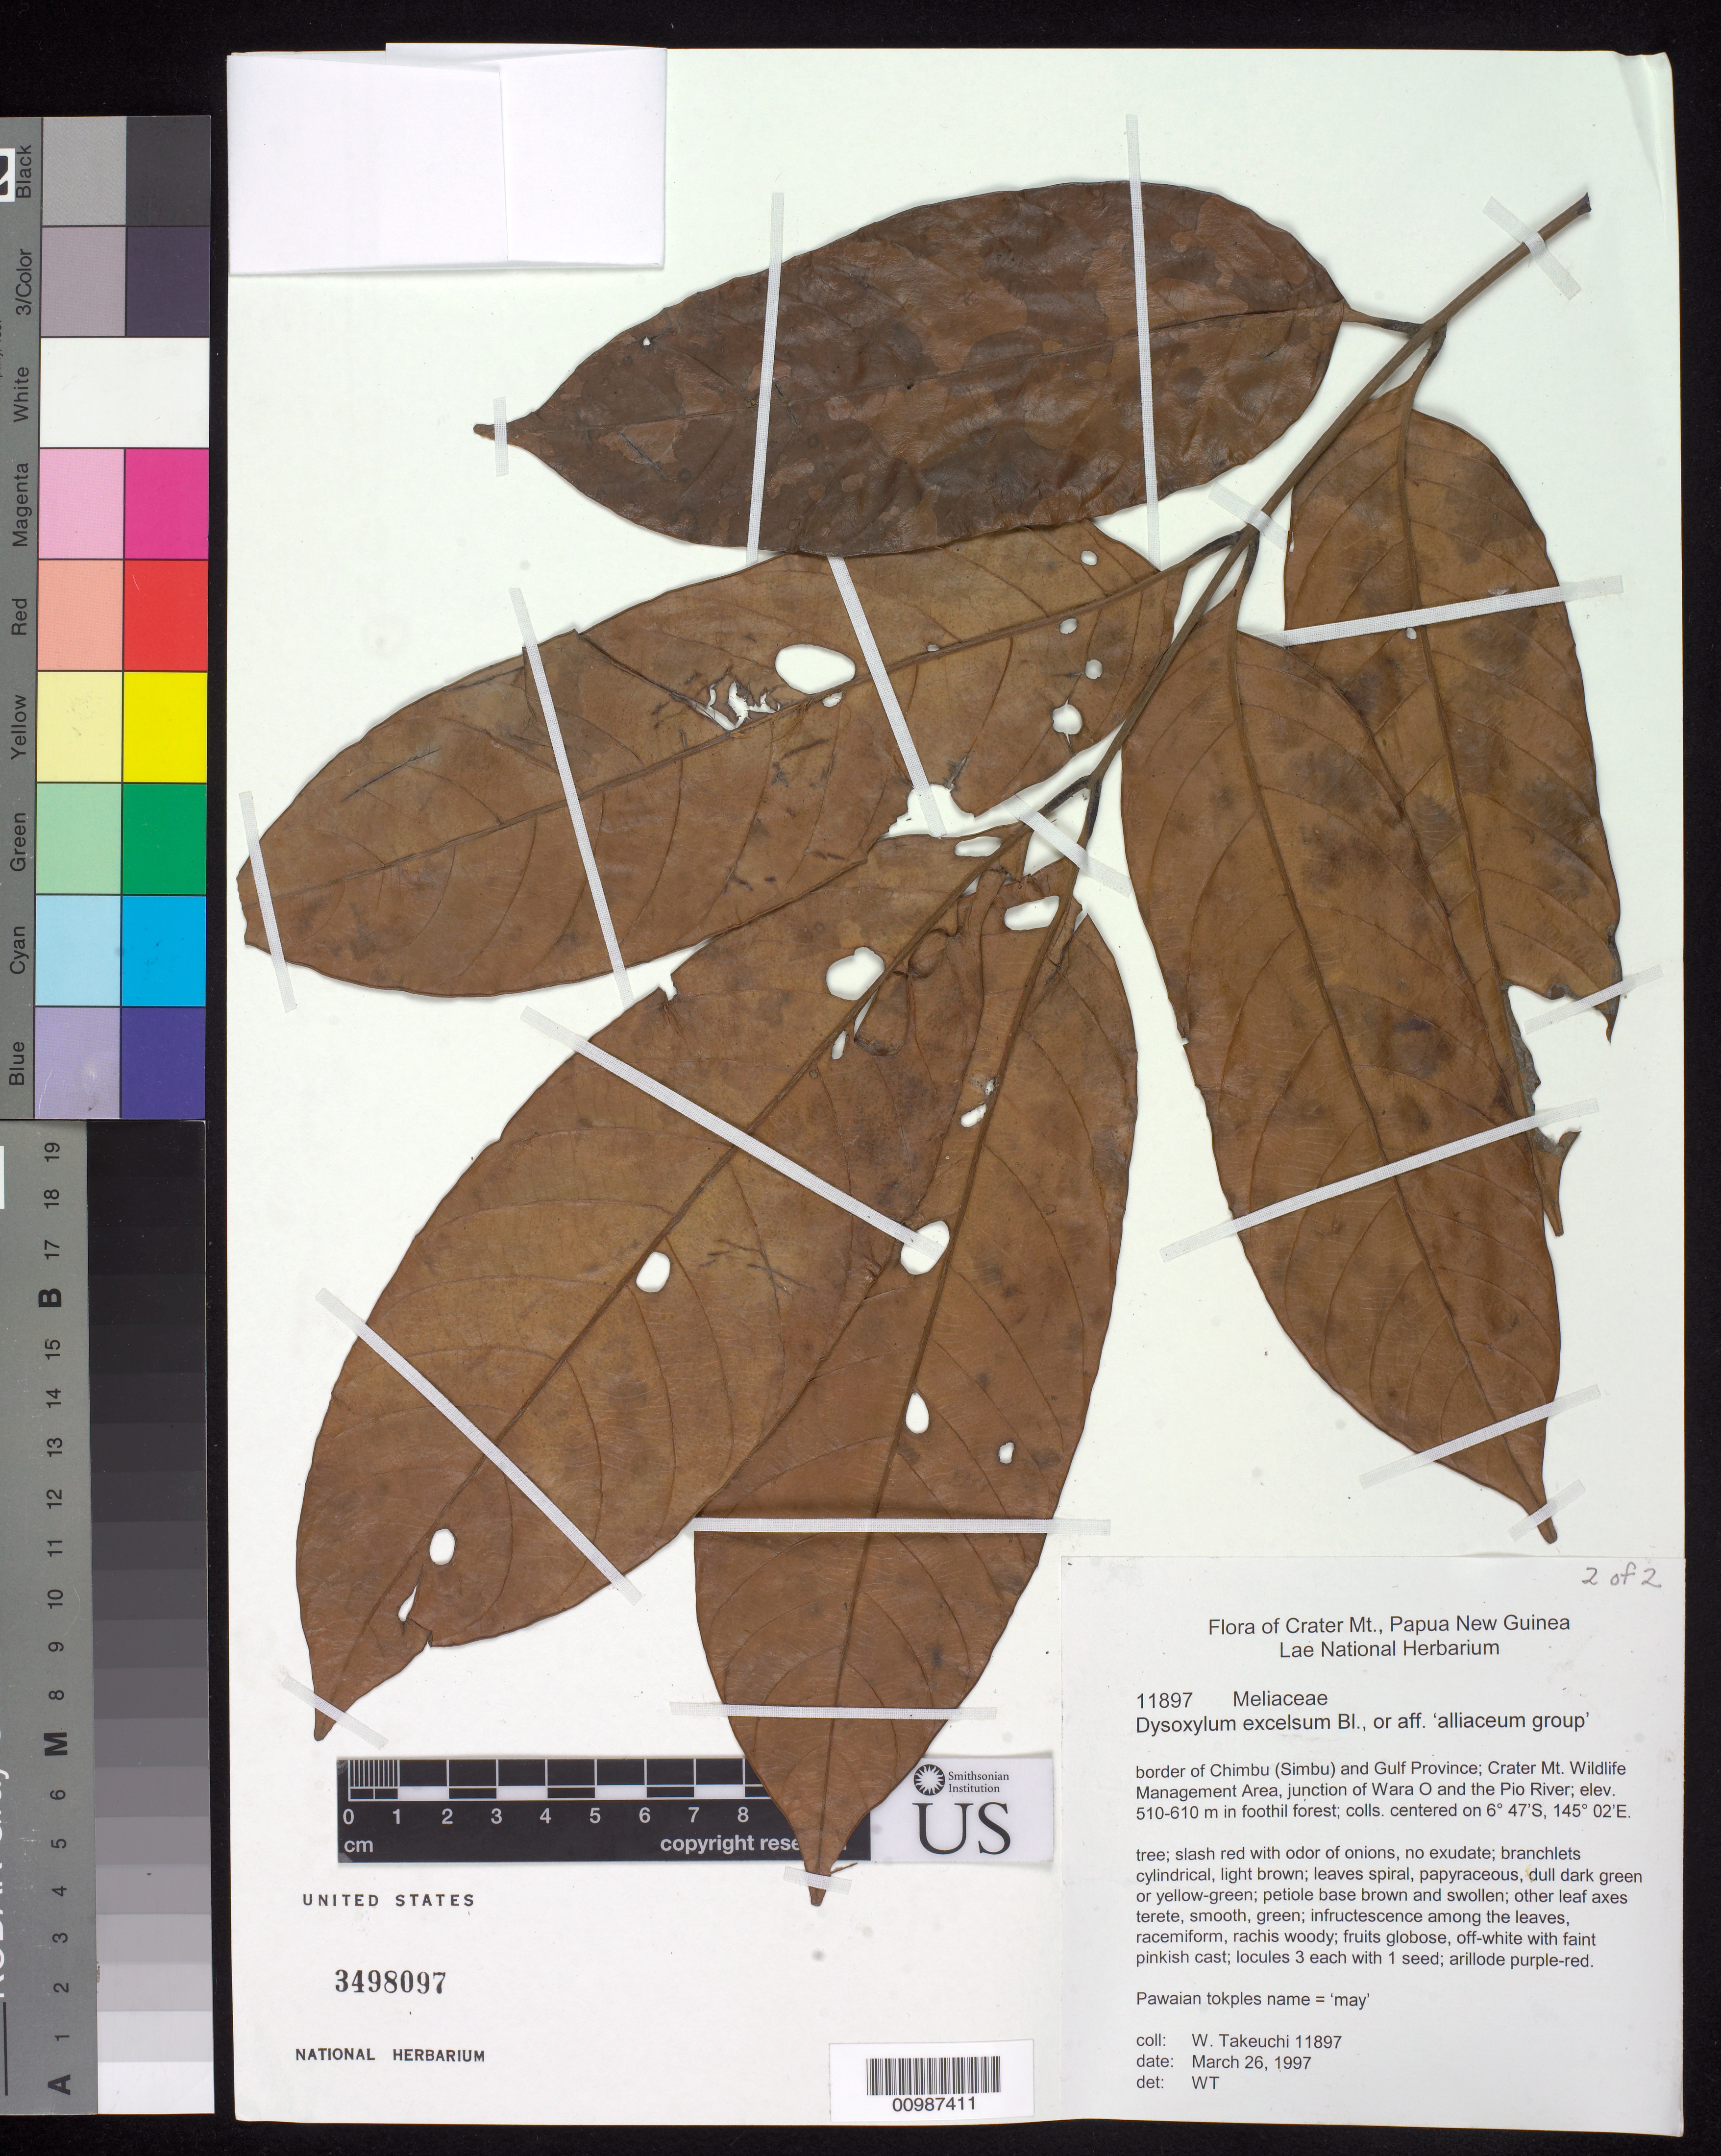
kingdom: Plantae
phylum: Tracheophyta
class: Magnoliopsida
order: Sapindales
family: Meliaceae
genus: Prasoxylon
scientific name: Prasoxylon excelsum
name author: (Spreng.) Mabb.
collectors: W. N. Takeuchi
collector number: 11897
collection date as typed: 26 Mar 1997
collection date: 1997-03-26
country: Papua New Guinea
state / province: Chimbu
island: New Guinea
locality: border of Chimbu (Simbu) and Gulf Province; Crater Mt. Wildlife Management Area, junction of Wara O and Pio (Purari) River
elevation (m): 510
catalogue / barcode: US 3498097